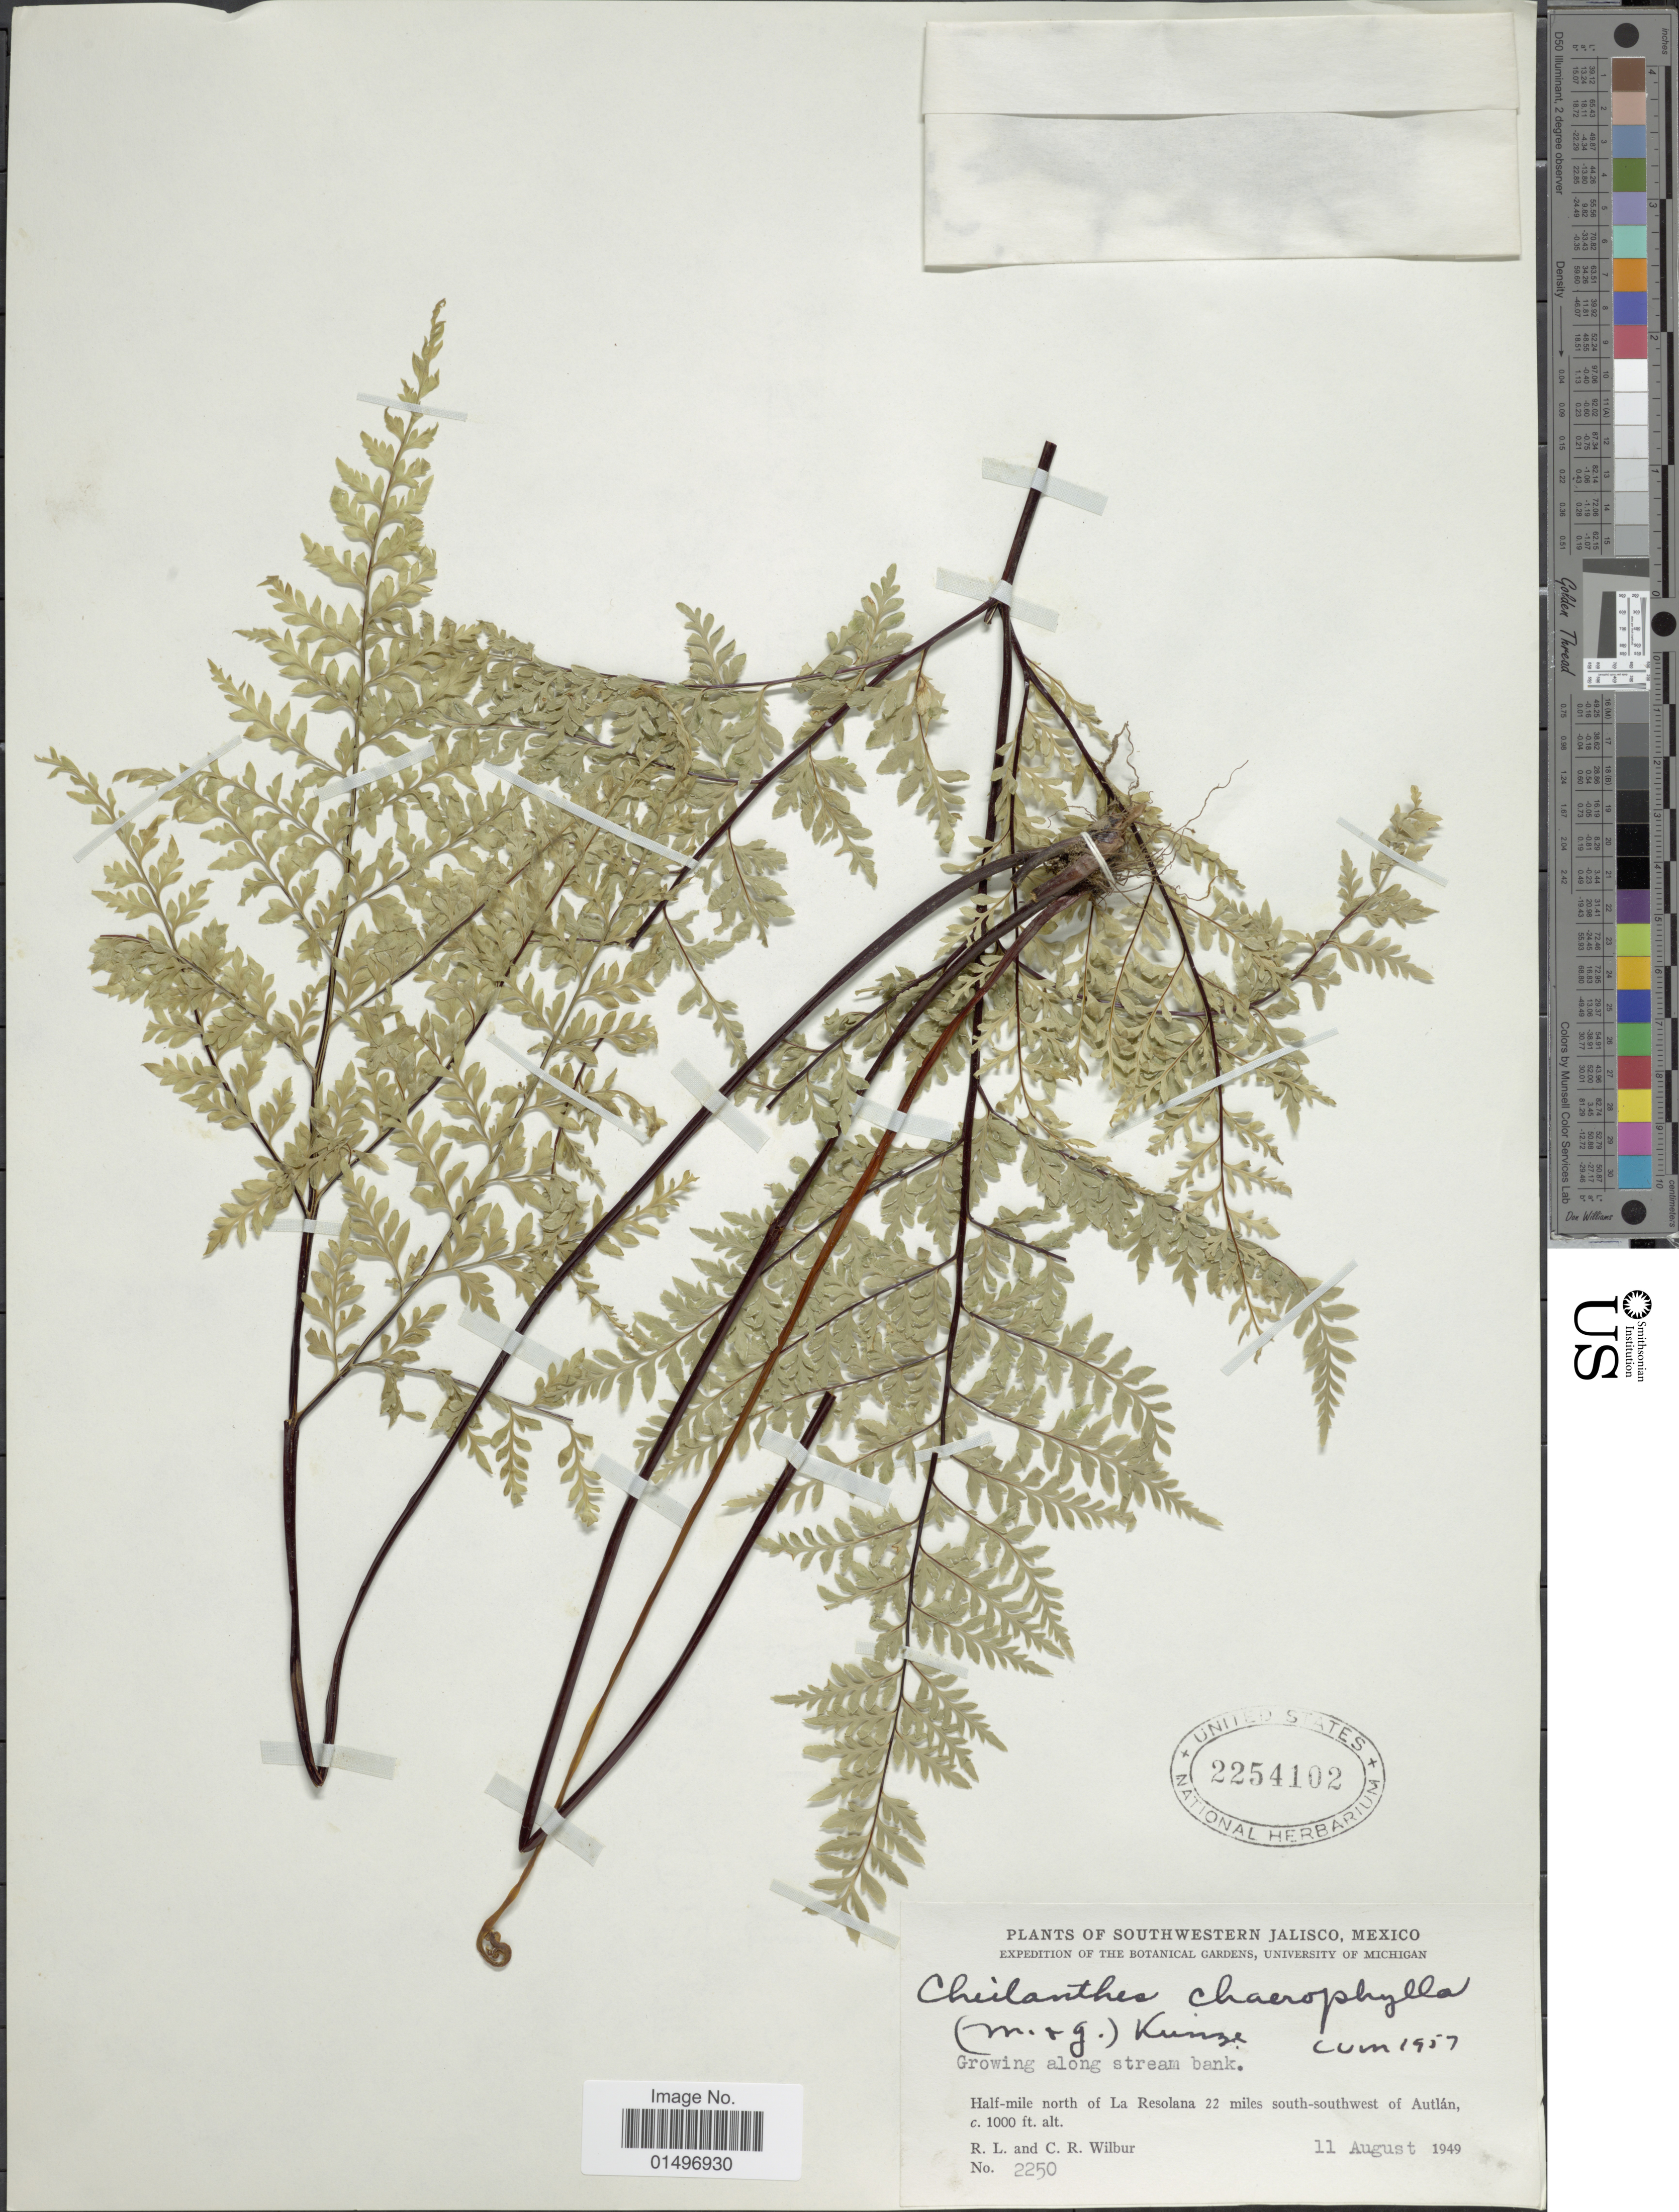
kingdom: Plantae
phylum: Tracheophyta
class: Polypodiopsida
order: Polypodiales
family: Pteridaceae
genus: Gaga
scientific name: Gaga chaerophylla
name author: (Mart. & Ikonn.-Gal.) Fay W. Li & Windham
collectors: R. L. Wilbur & C. Wilbur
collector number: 2250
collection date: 1949-08-11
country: Mexico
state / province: Jalisco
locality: Southwestern Jalisco, Mexico, Half-mile north of La Resolana 22 miles south-southwest of Autlan.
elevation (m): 305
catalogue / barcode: US 2254102